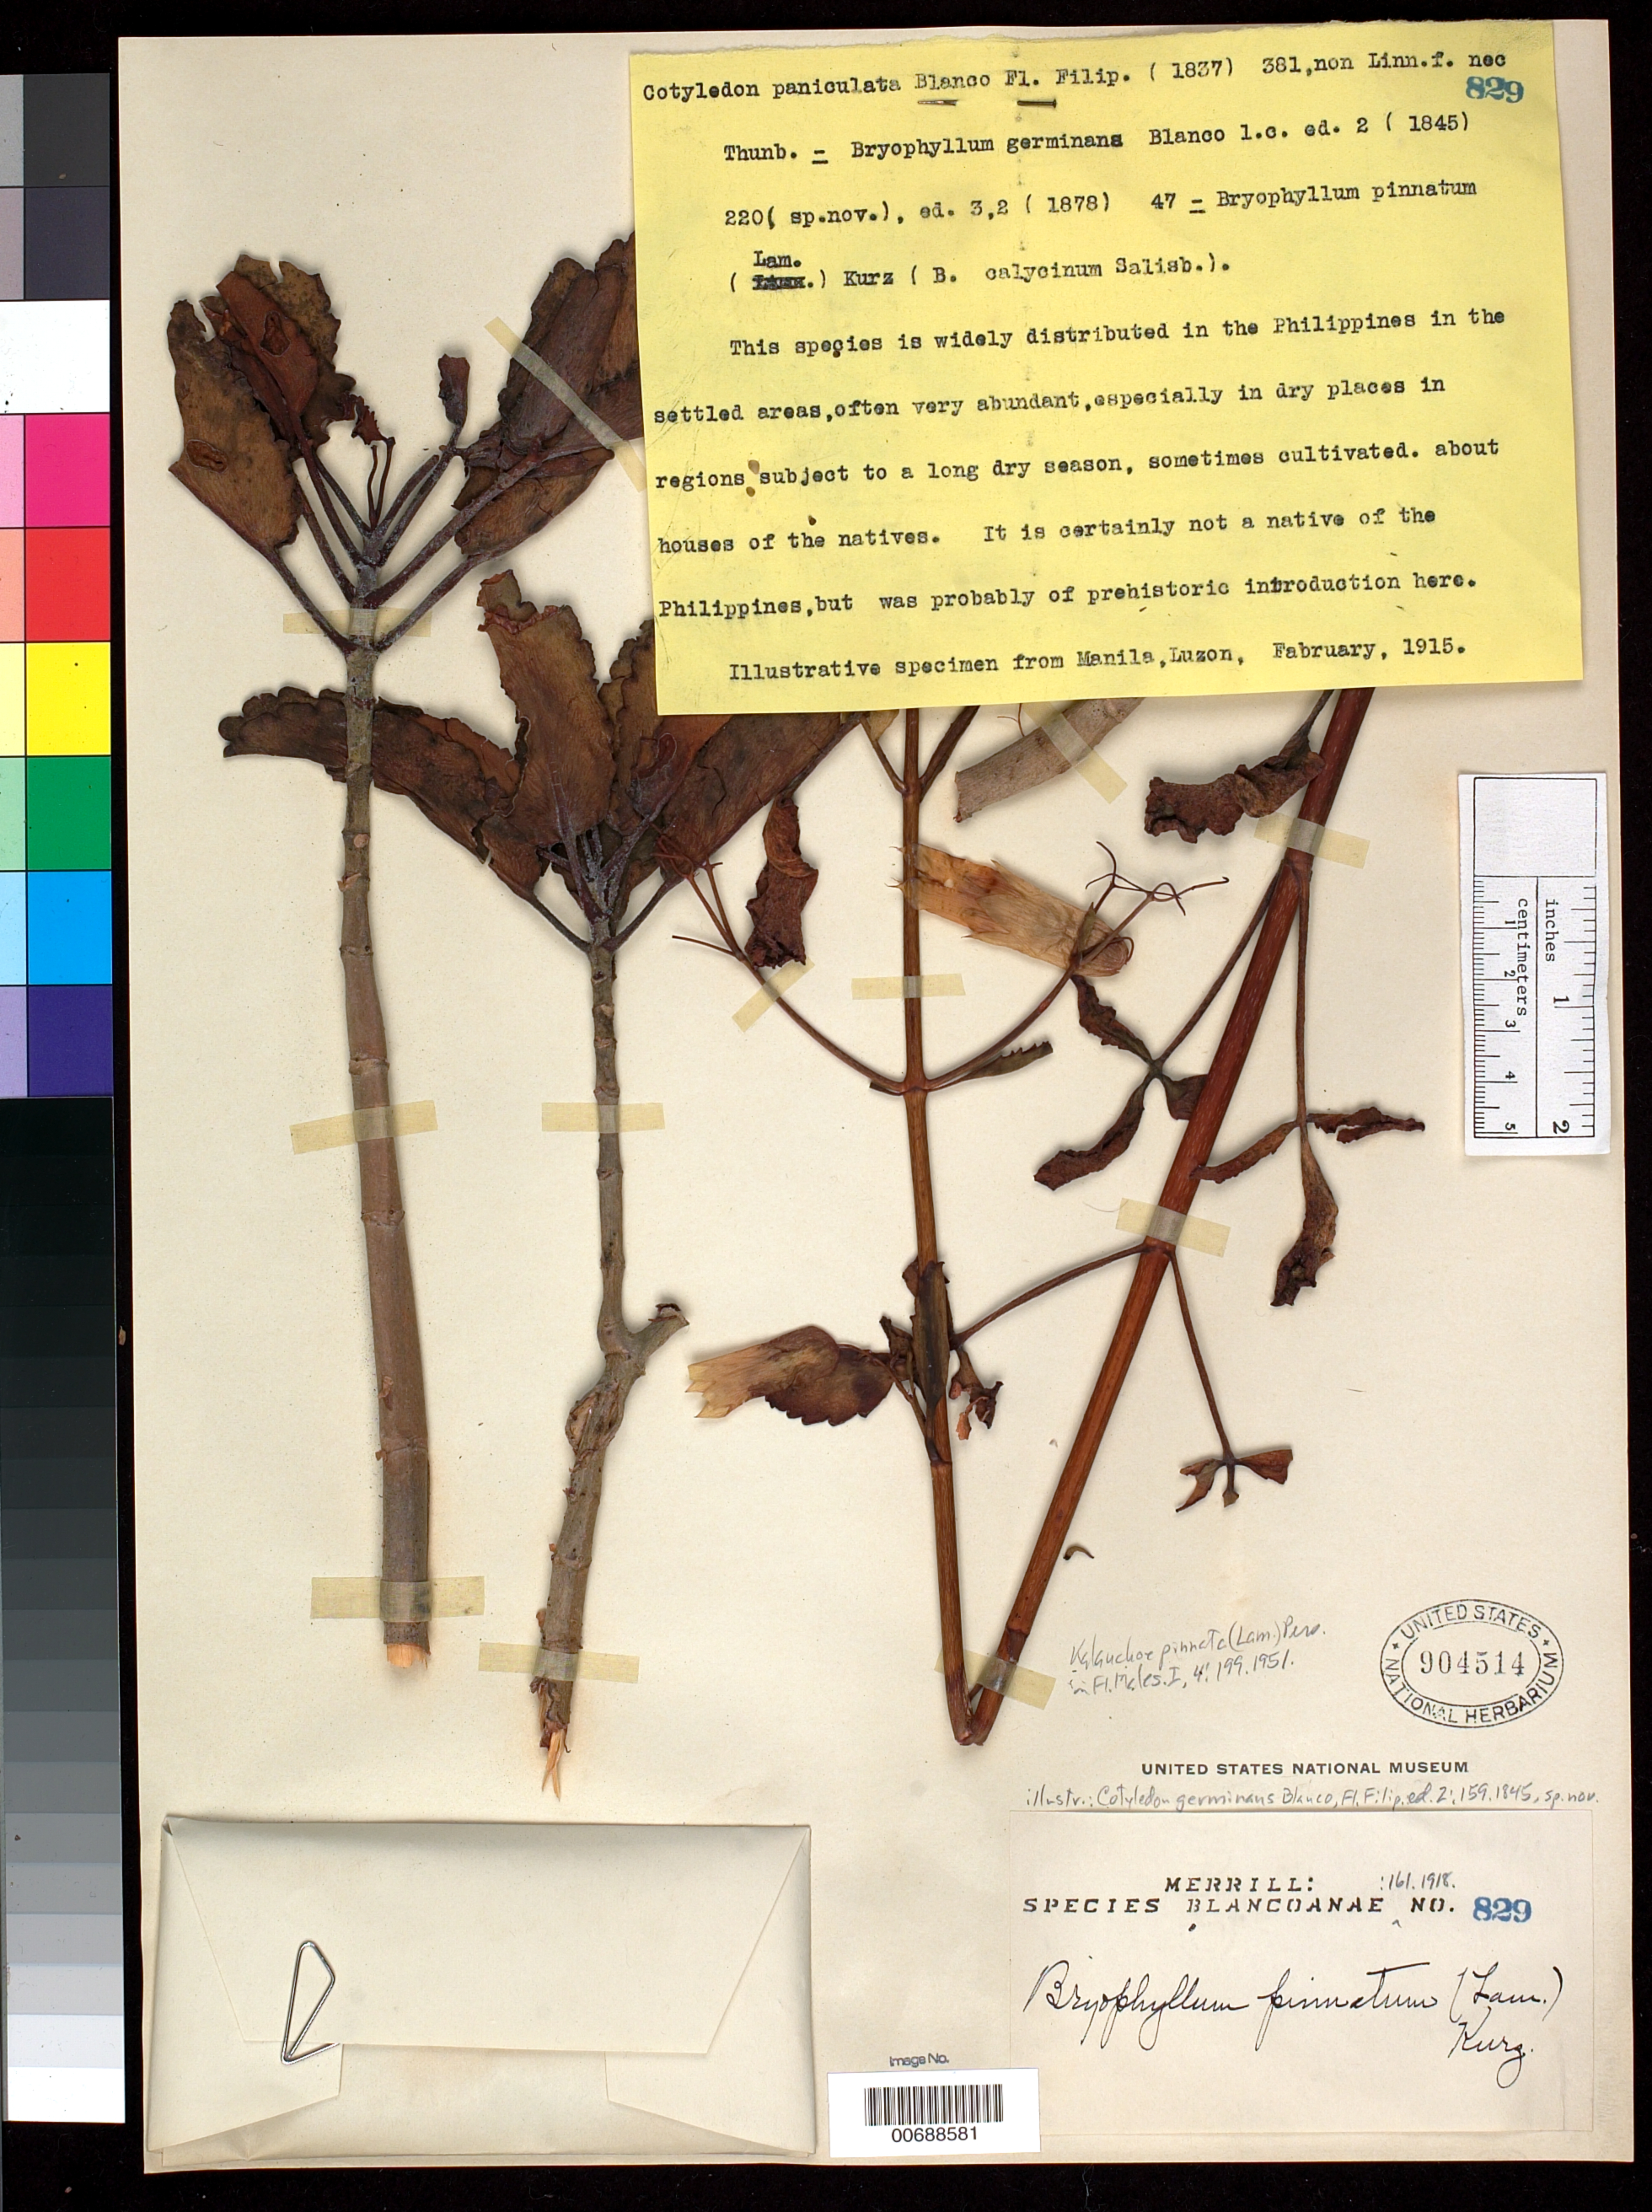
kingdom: Plantae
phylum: Tracheophyta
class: Magnoliopsida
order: Saxifragales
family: Crassulaceae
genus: Kalanchoe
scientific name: Kalanchoe pinnata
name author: (Lam.) Pers.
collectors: E. D. Merrill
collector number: Sp. Blancoan. 0829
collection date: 1915-02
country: Philippines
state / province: National Capital Region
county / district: Manila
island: Luzon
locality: Manila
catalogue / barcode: US 904514